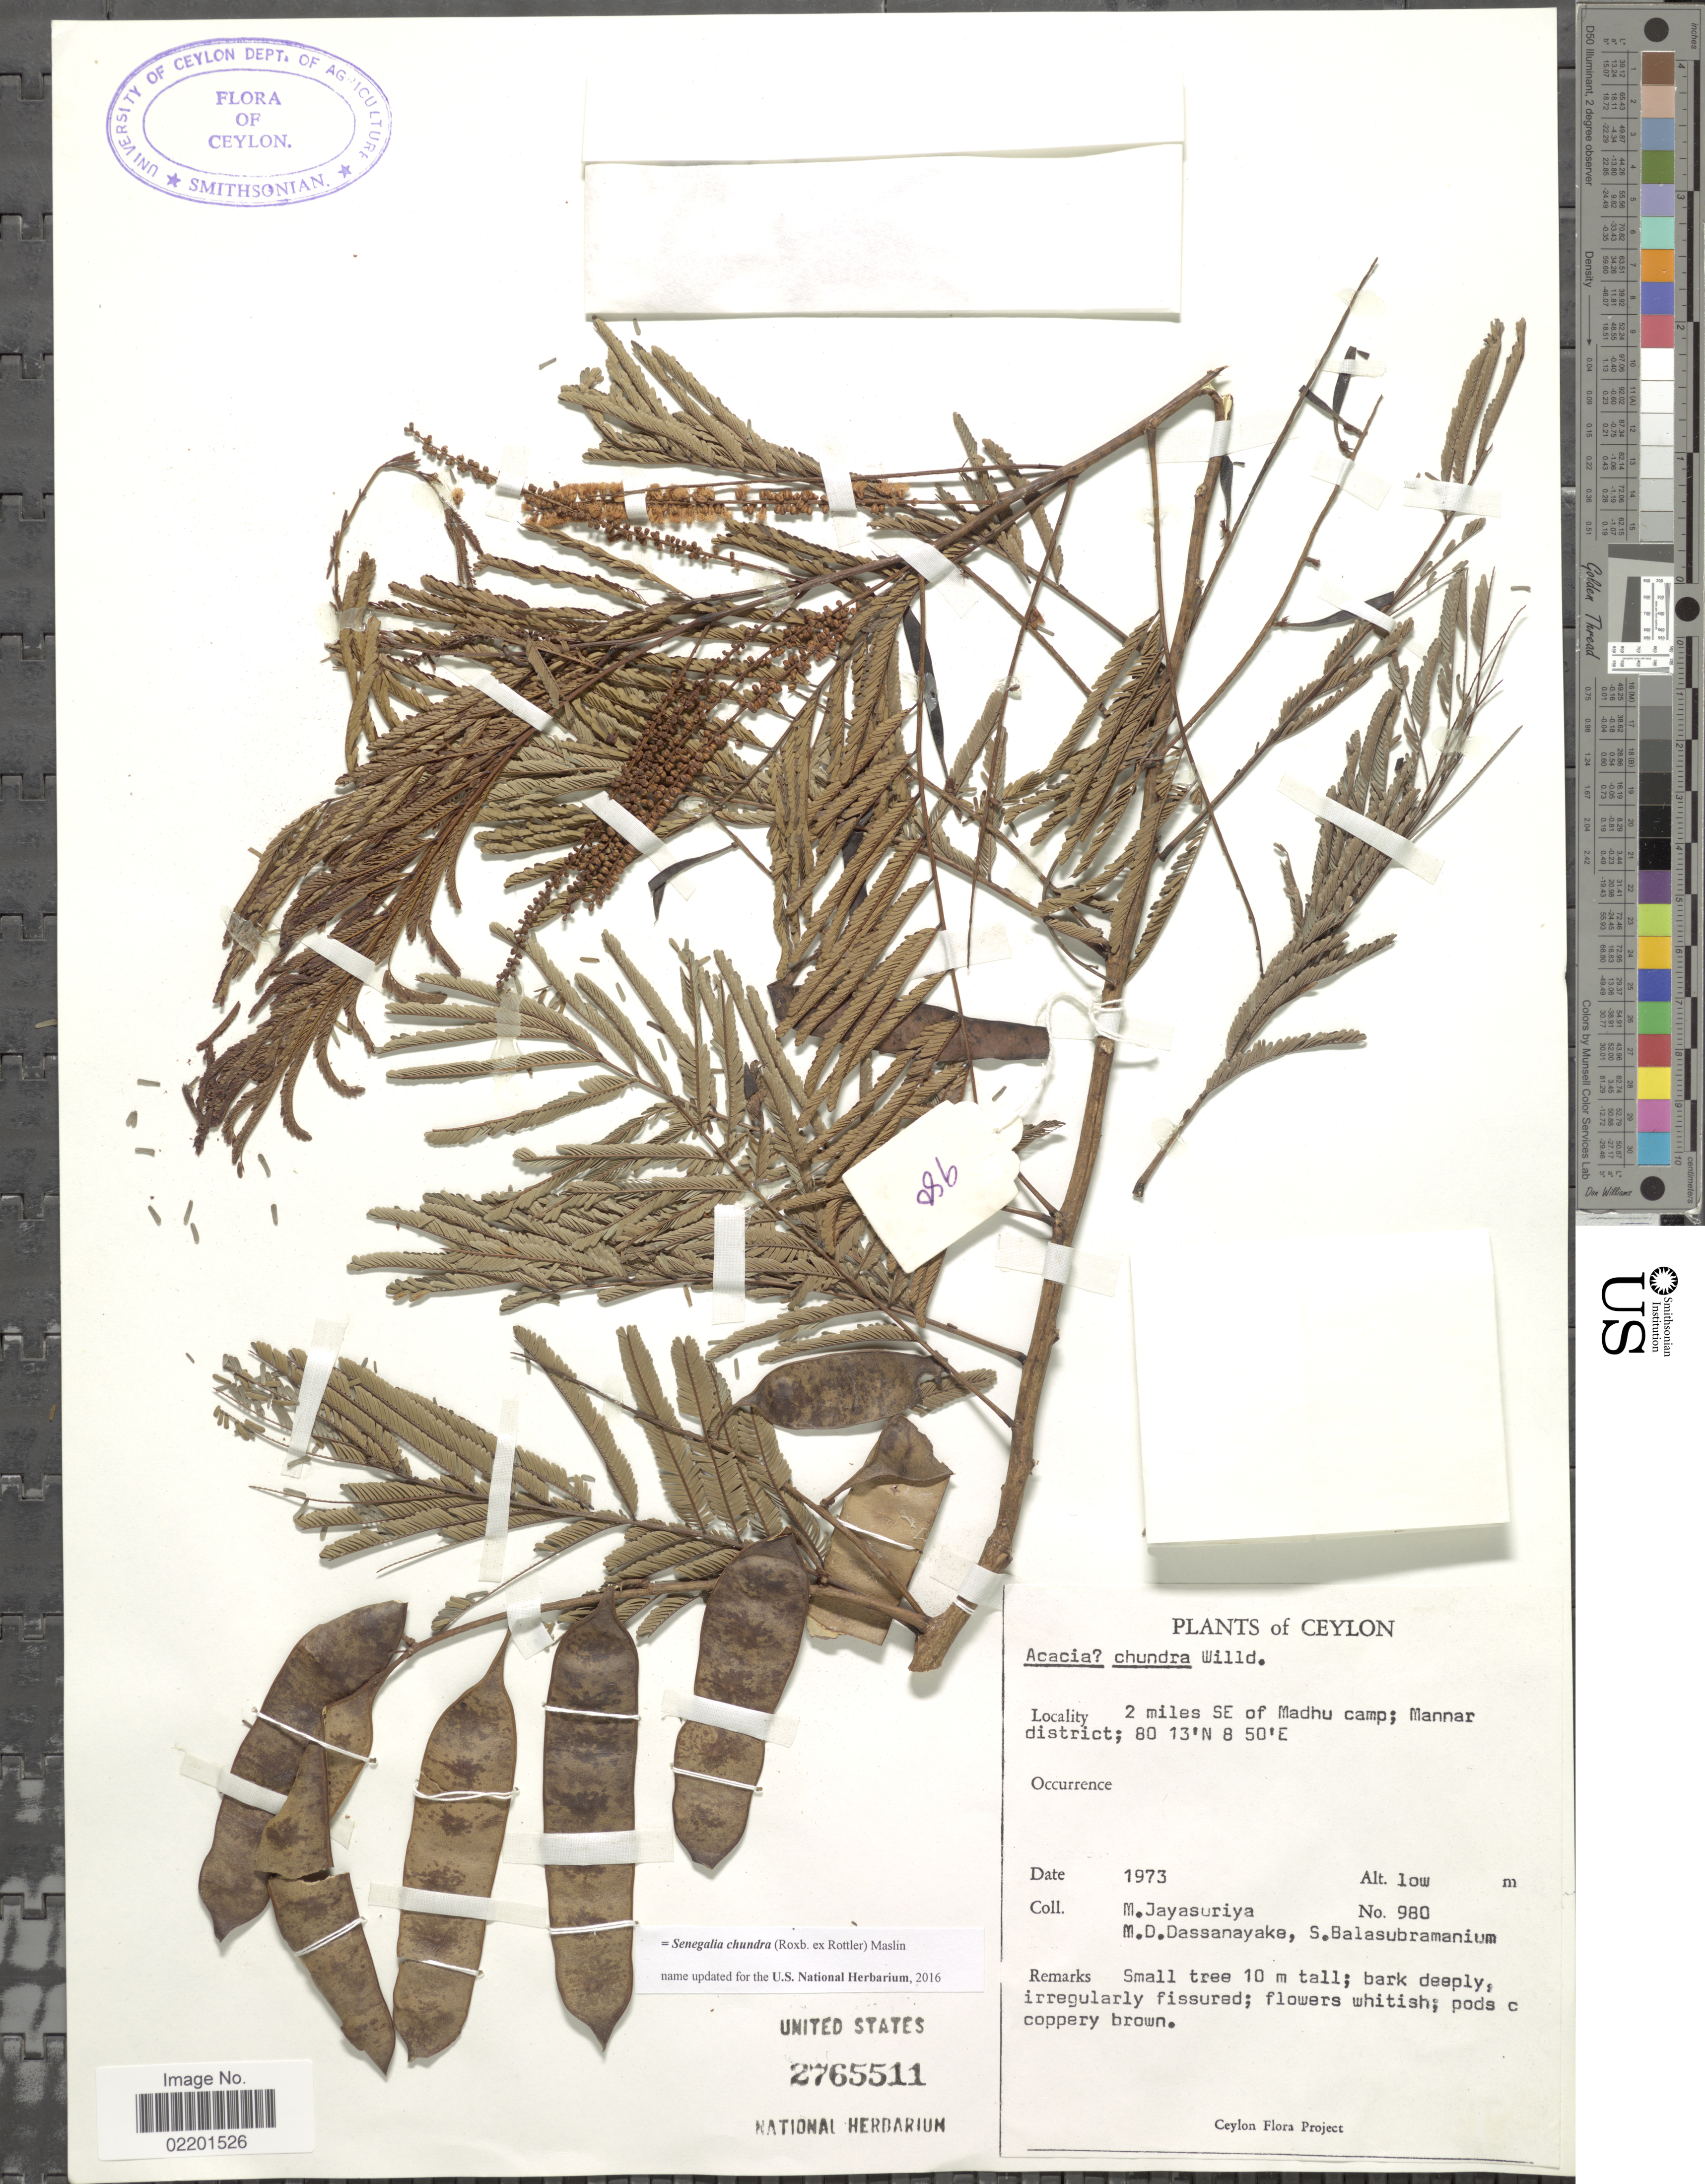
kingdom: Plantae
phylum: Tracheophyta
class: Magnoliopsida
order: Fabales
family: Fabaceae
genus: Senegalia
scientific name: Senegalia chundra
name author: (Roxb. ex Rottler) Maslin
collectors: M. Jayasuriya, M. D. Dassanayake & S. Balasubramanium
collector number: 980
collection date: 1973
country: Sri Lanka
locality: Ceylon 2 miles SE of Madhu camp; Mannar district.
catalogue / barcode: US 2765511